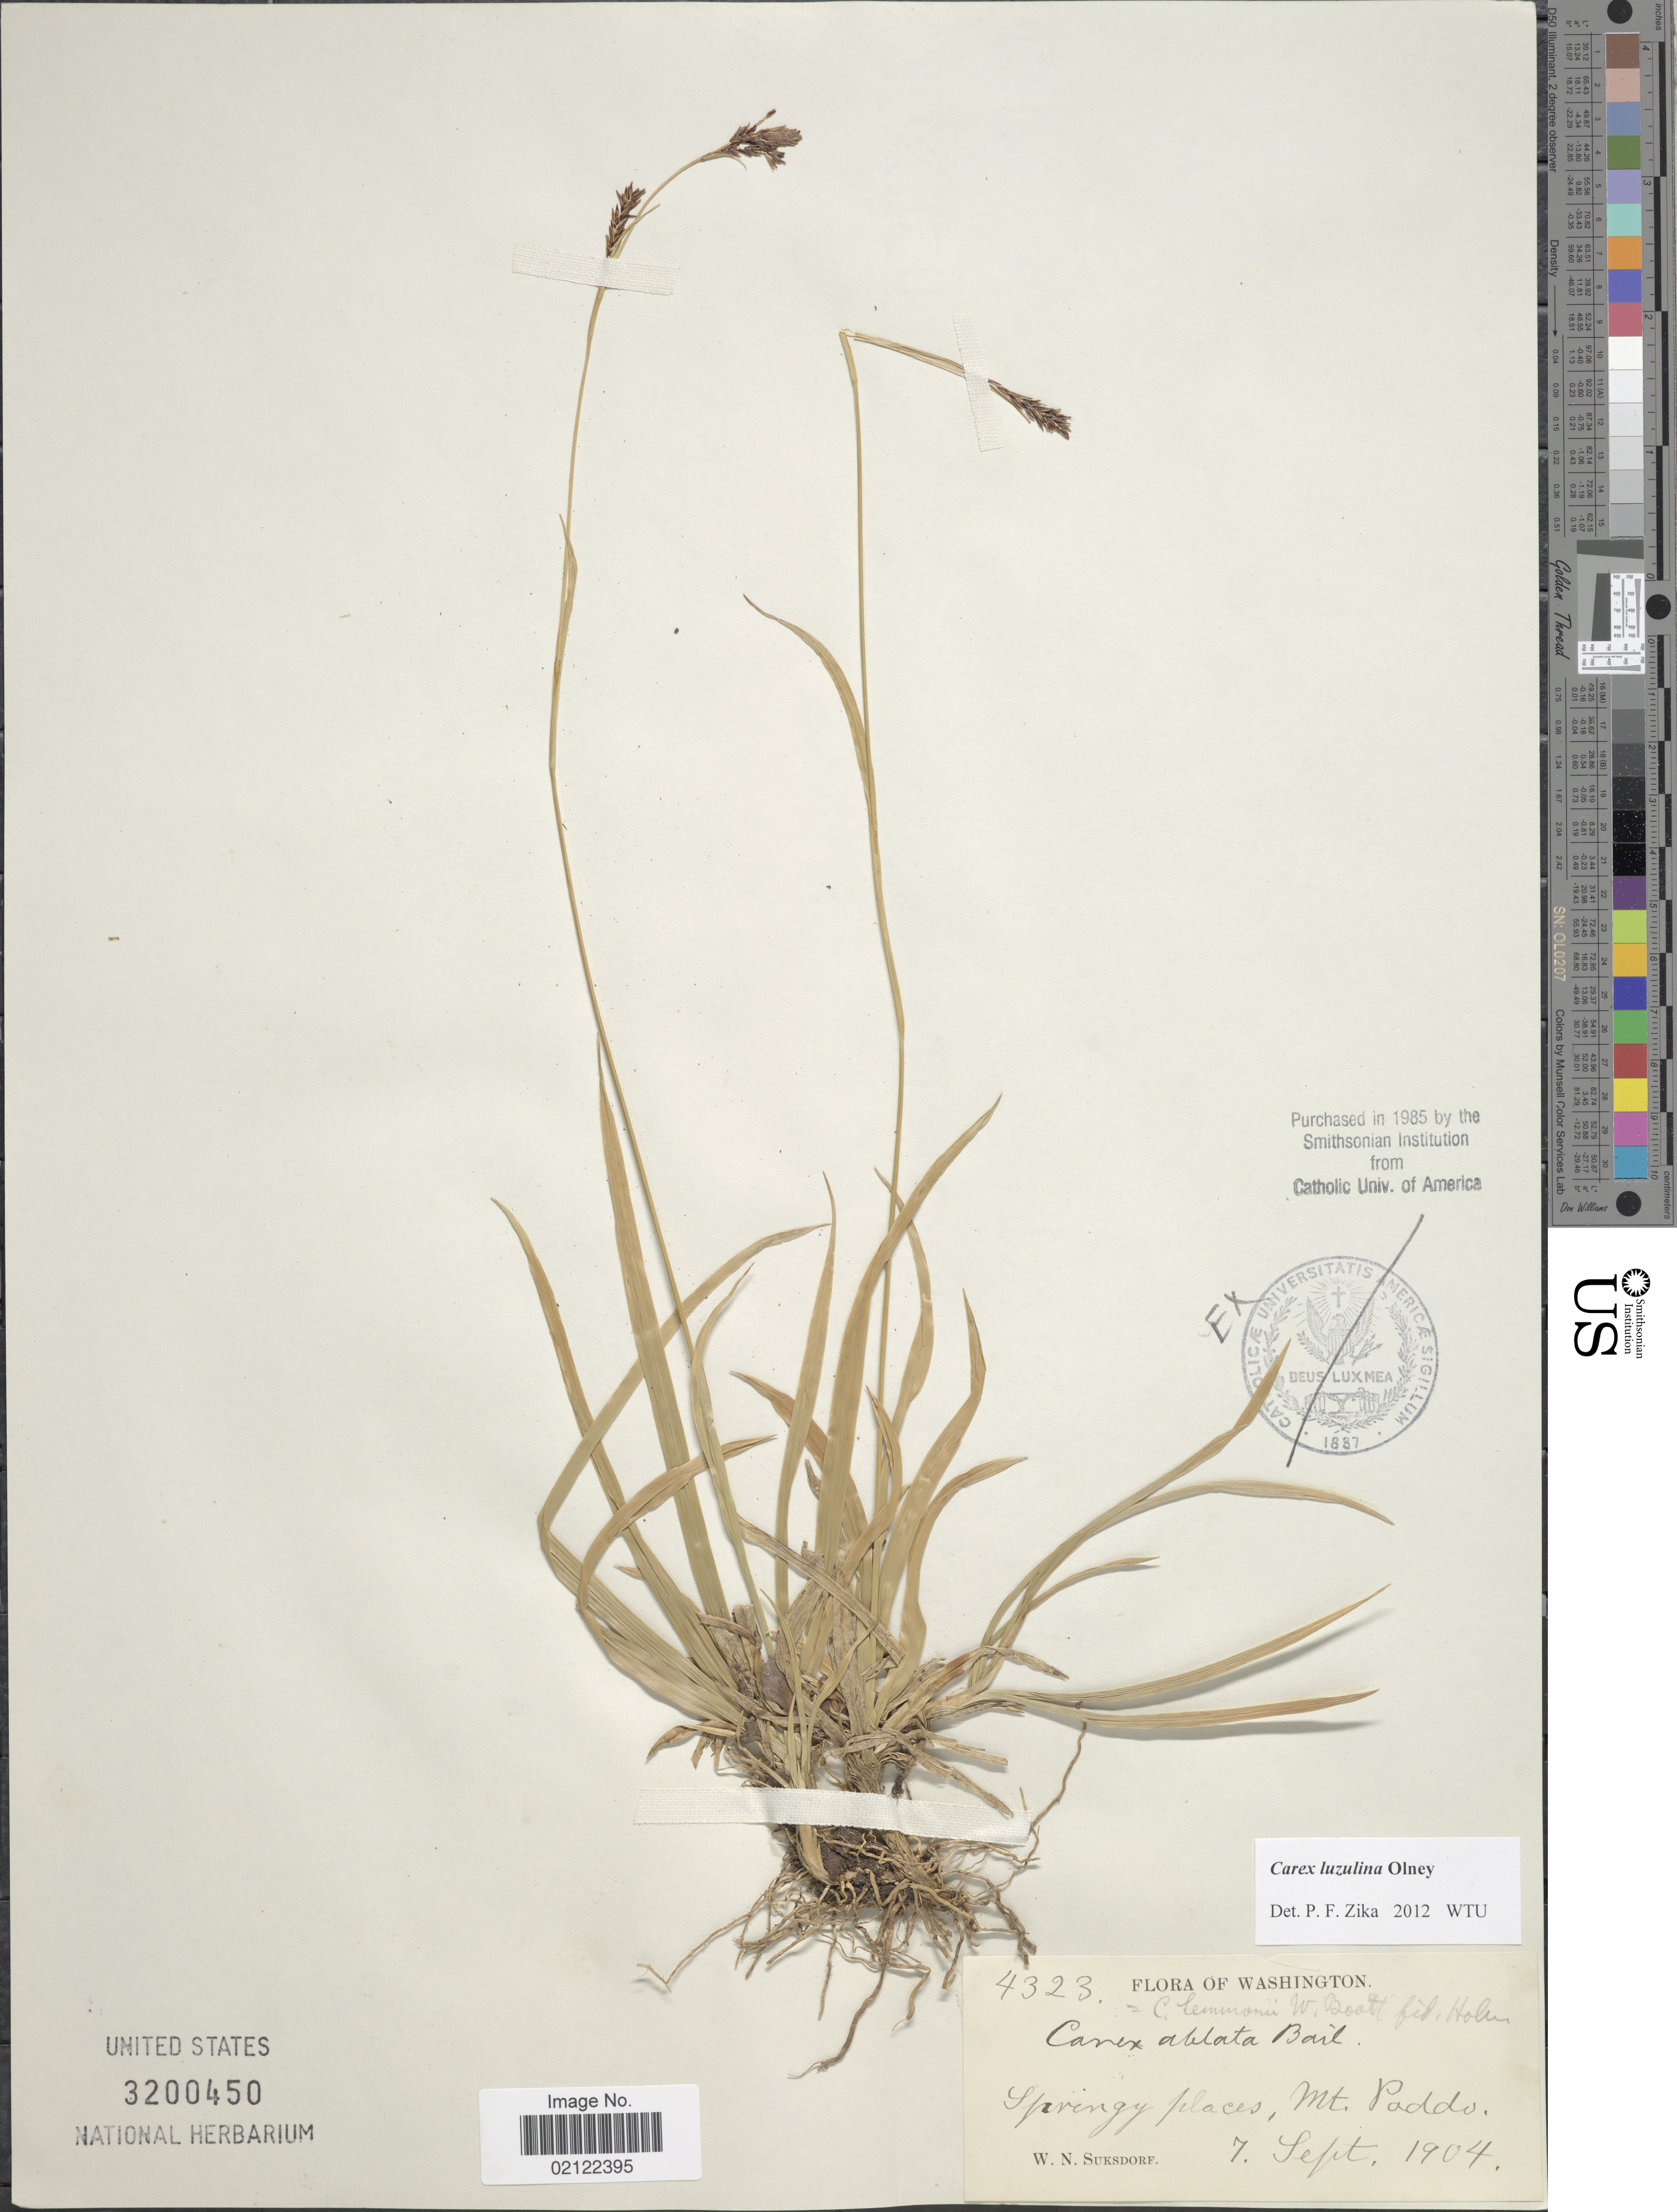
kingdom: Plantae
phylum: Tracheophyta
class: Liliopsida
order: Poales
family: Cyperaceae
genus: Carex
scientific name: Carex luzulina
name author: Olney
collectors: W. N. Suksdorf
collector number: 4323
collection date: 1904-09-07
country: United States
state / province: Washington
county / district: Skamania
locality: Springy places, Mt. Paddo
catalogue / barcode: US 3200450